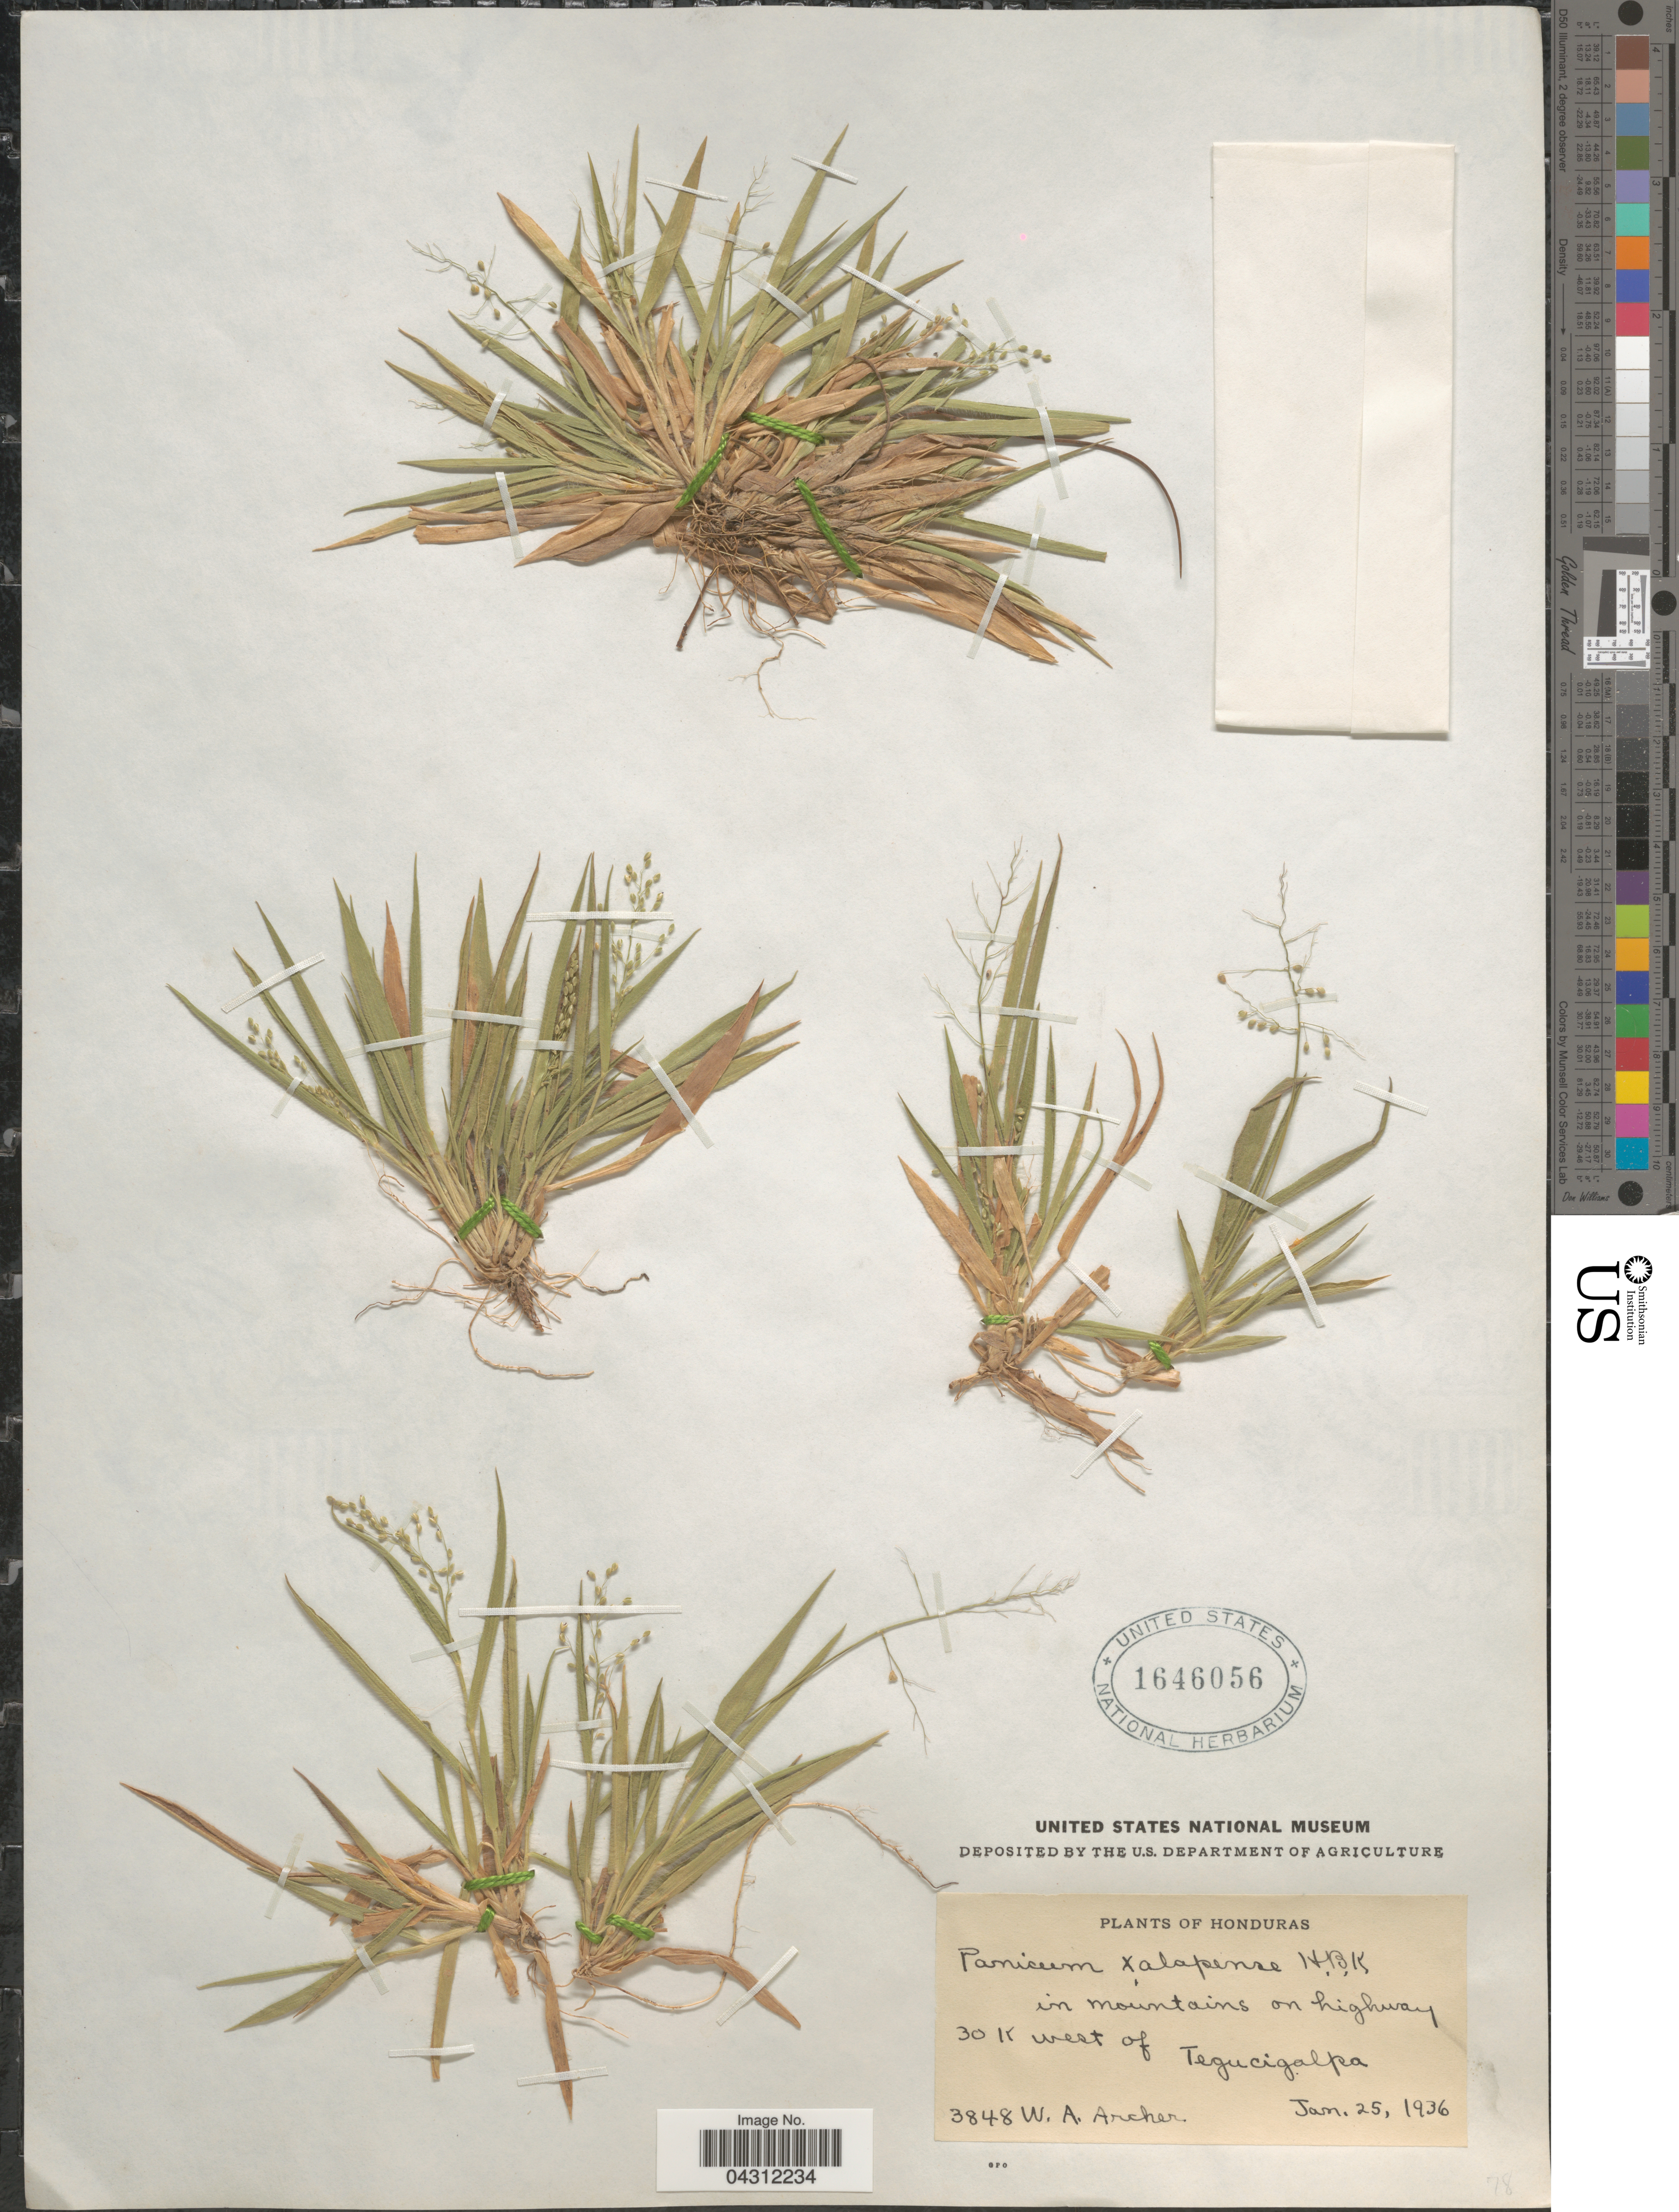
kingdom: Plantae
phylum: Tracheophyta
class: Liliopsida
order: Poales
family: Poaceae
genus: Dichanthelium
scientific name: Dichanthelium laxiflorum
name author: (Lam.) Gould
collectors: W. Archer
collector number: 3848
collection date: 1936-01-25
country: Honduras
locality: In mountains on highway 30 K west of Tegucigalpa.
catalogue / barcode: US 1646056